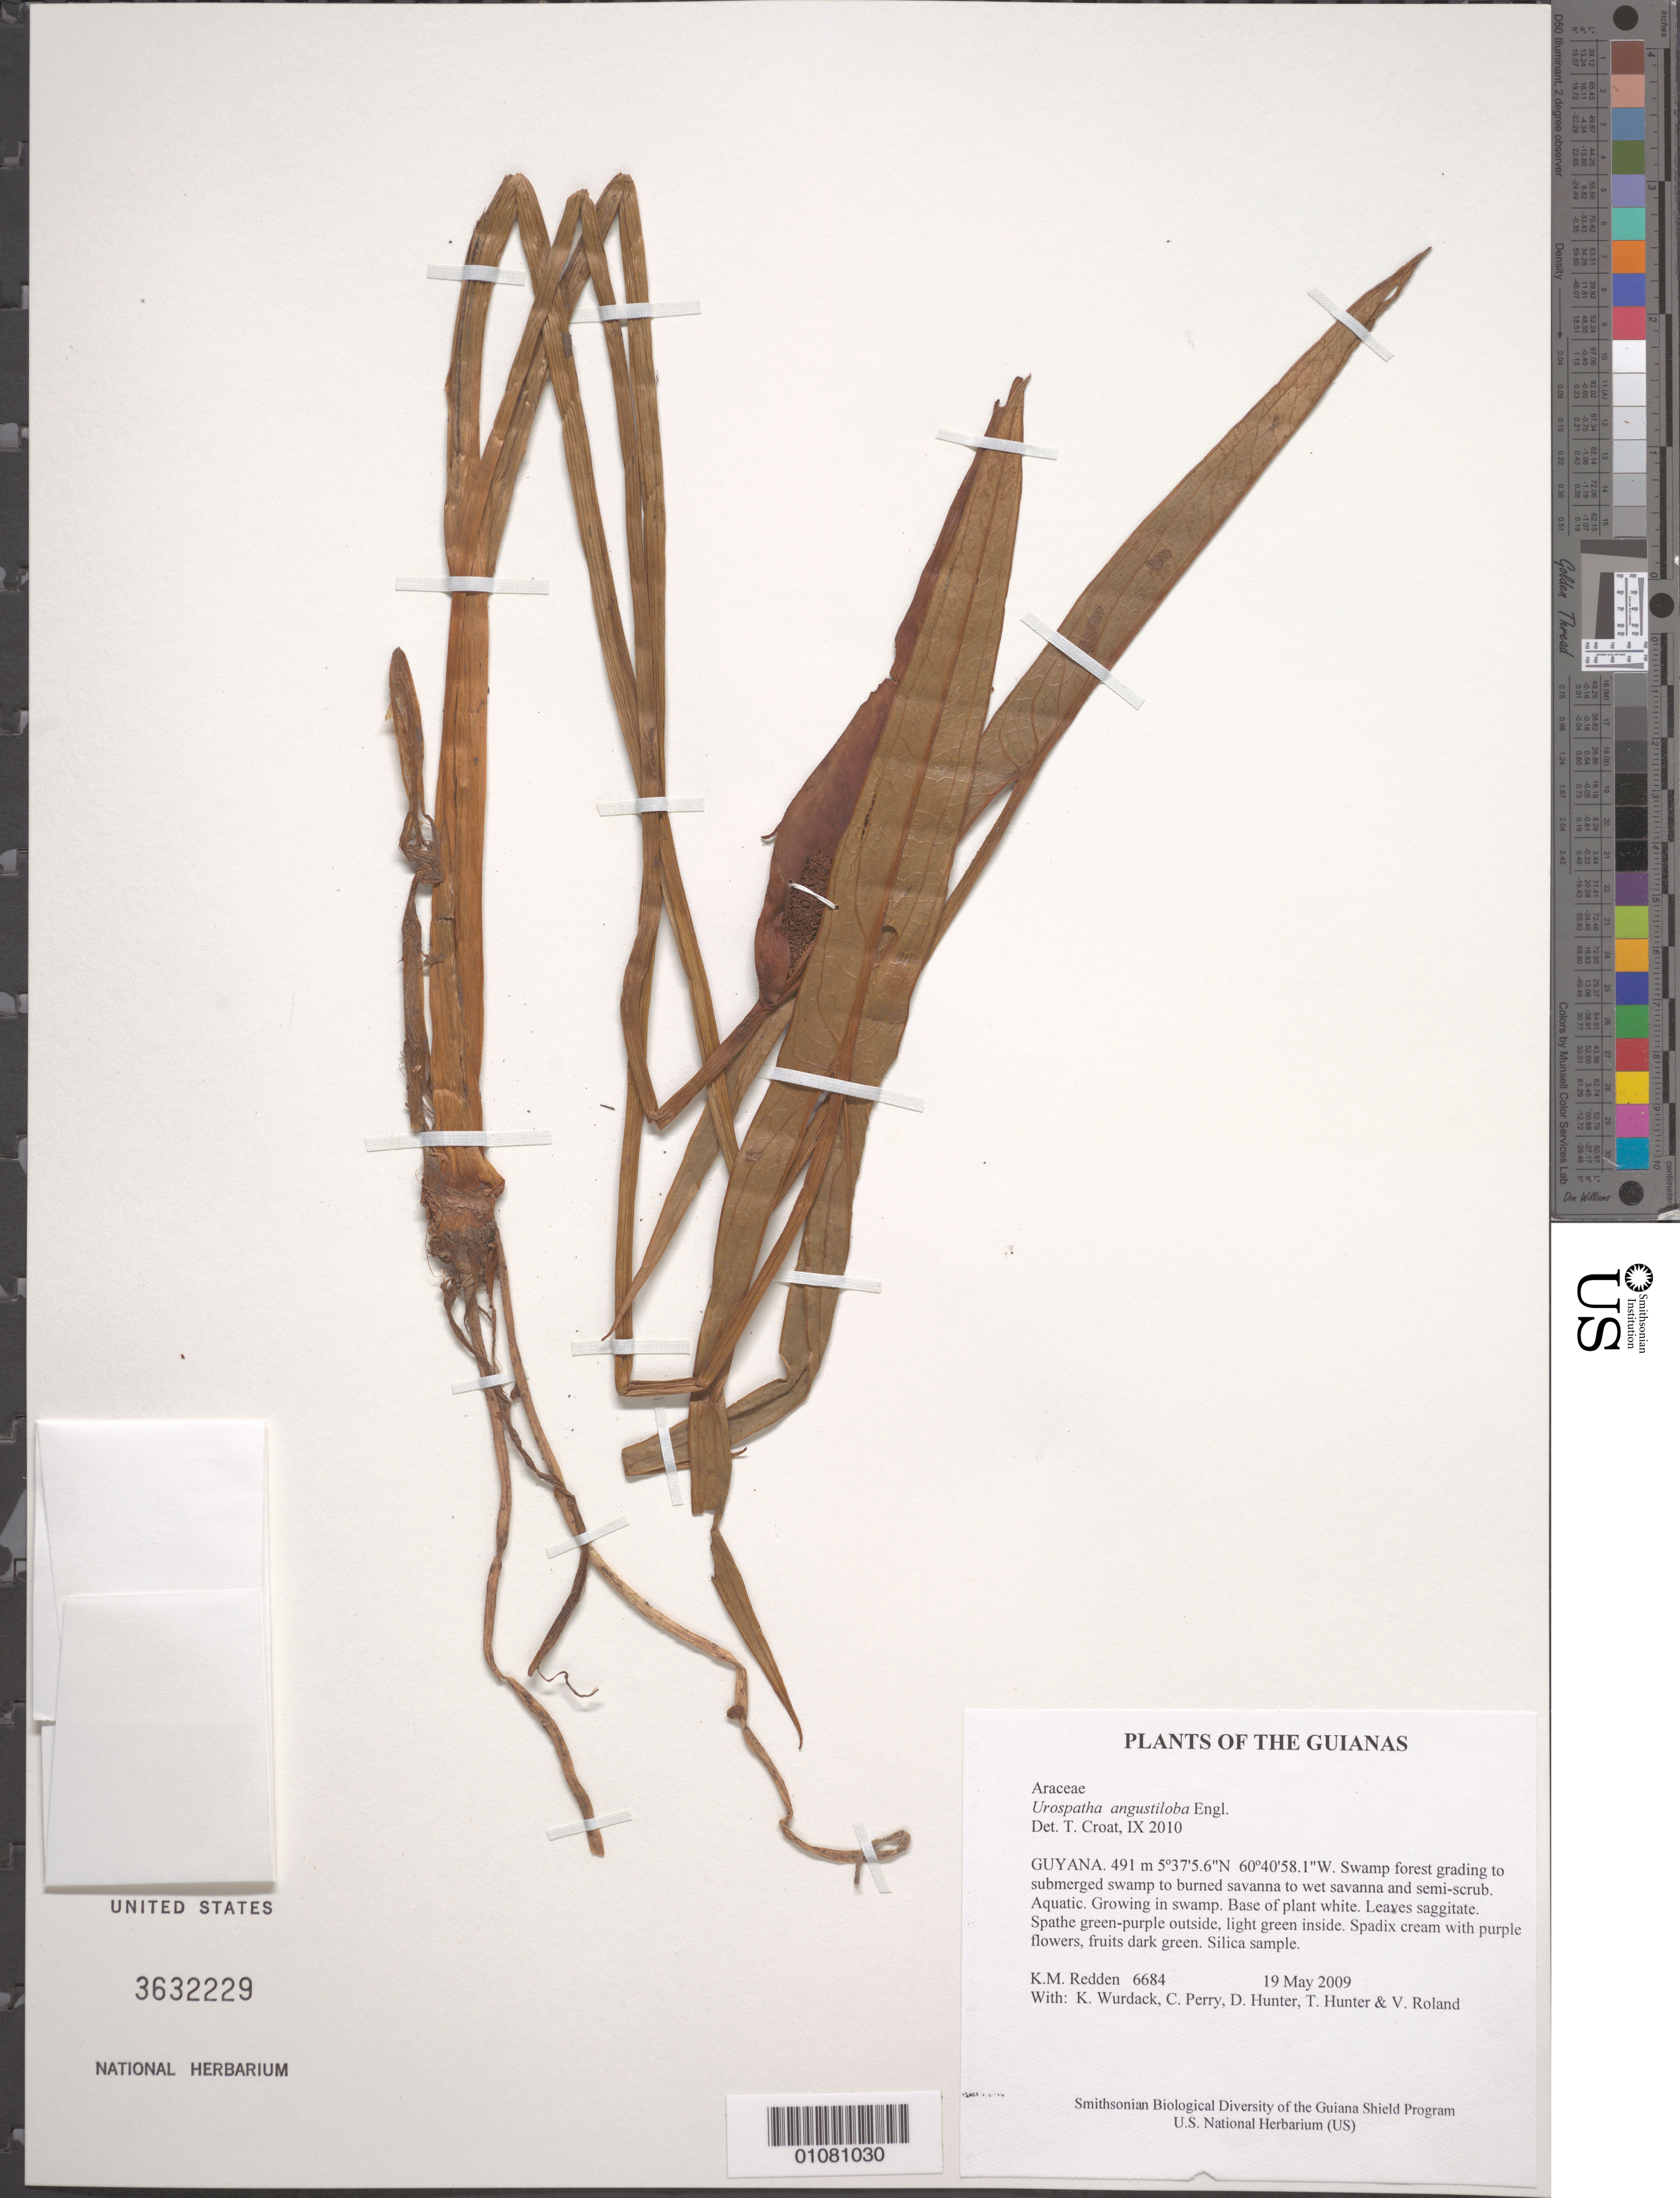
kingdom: Plantae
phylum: Tracheophyta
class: Liliopsida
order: Alismatales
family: Araceae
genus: Urospatha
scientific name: Urospatha angustiloba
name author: Engl.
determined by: Croat, Thomas B., Missouri Botanical Garden (MO)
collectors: K. M. Redden, K. Wurdack, C. Perry, D. Hunter, T. Hunter & V. Roland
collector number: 6684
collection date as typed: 19 May 2009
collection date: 2009-05-19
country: Guyana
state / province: Cuyuni-Mazaruni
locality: Kato River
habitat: Swamp forest grading to submerged swamp to burned savanna to wet savanna and semi-scrub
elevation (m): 491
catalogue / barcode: US 3632229